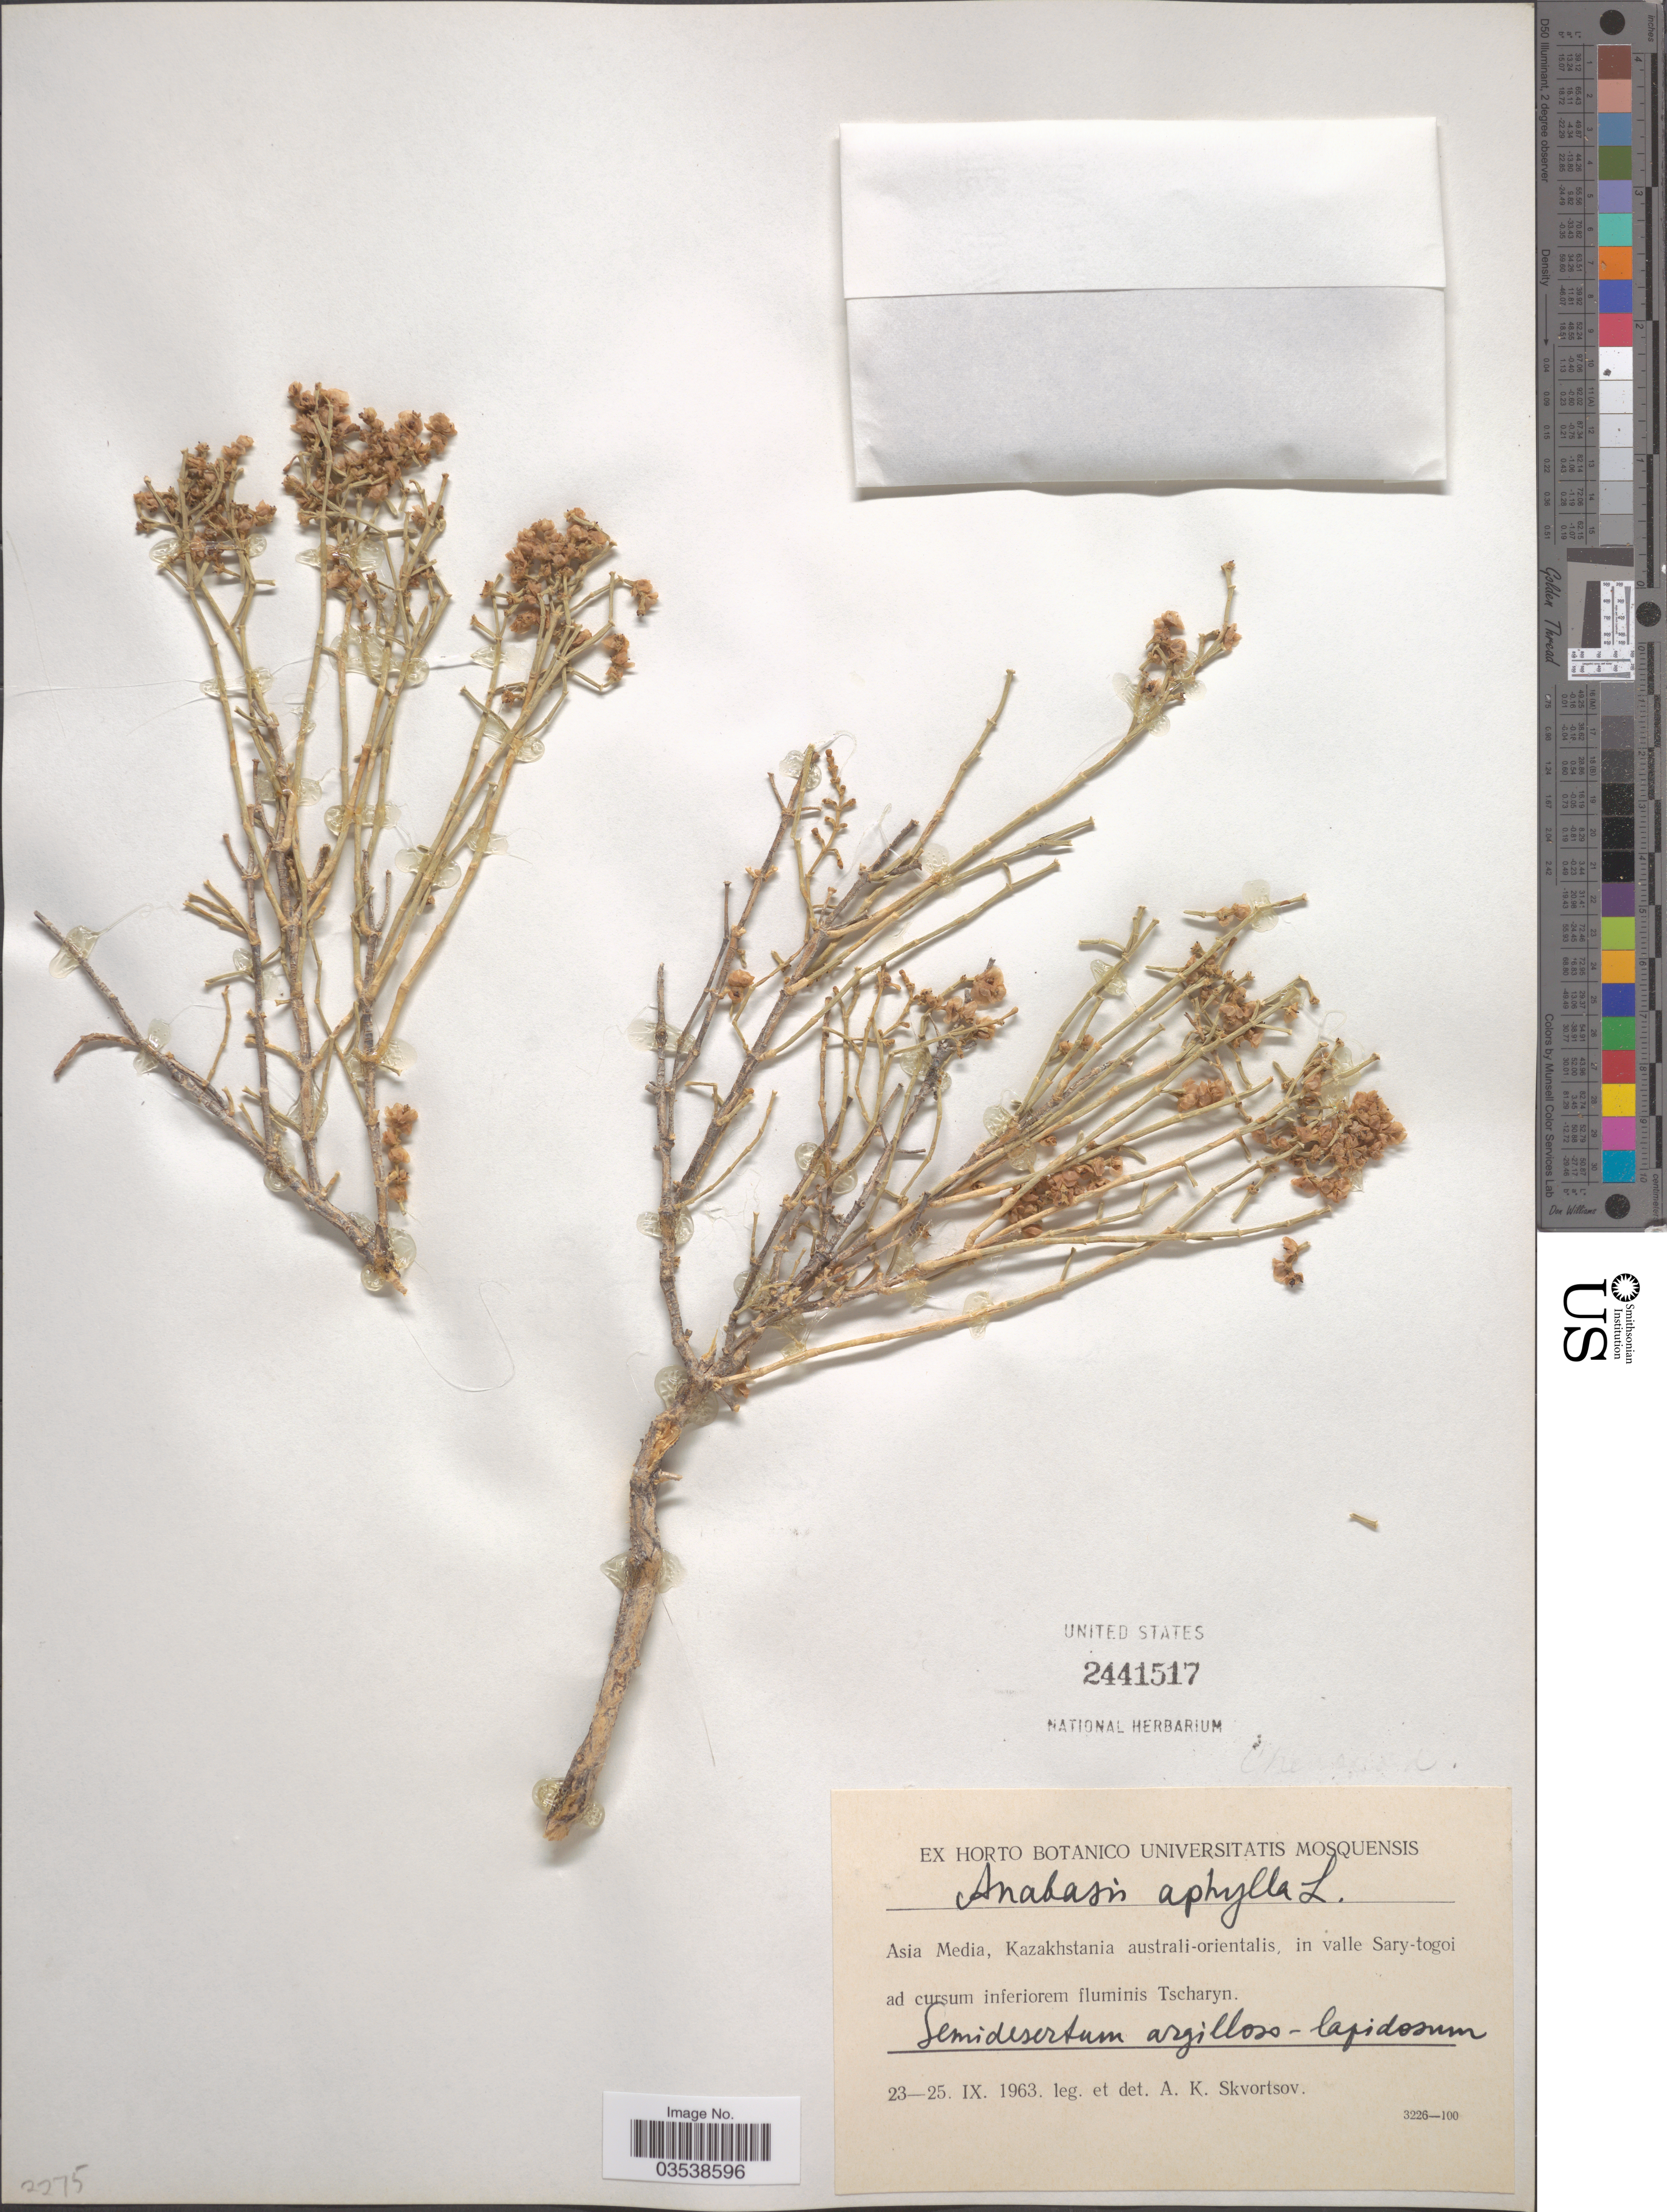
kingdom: Plantae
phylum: Tracheophyta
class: Magnoliopsida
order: Caryophyllales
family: Amaranthaceae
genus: Anabasis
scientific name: Anabasis aphylla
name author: L.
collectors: A. K. Skvortsov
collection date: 1963-09-23/1963-09-25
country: Kazakhstan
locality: Asia Media, Kazakhstania australi-orientalis, in valle Sary-togoi ad cursum inferiorem fluminis Tscharyn.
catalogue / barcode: US 2441517